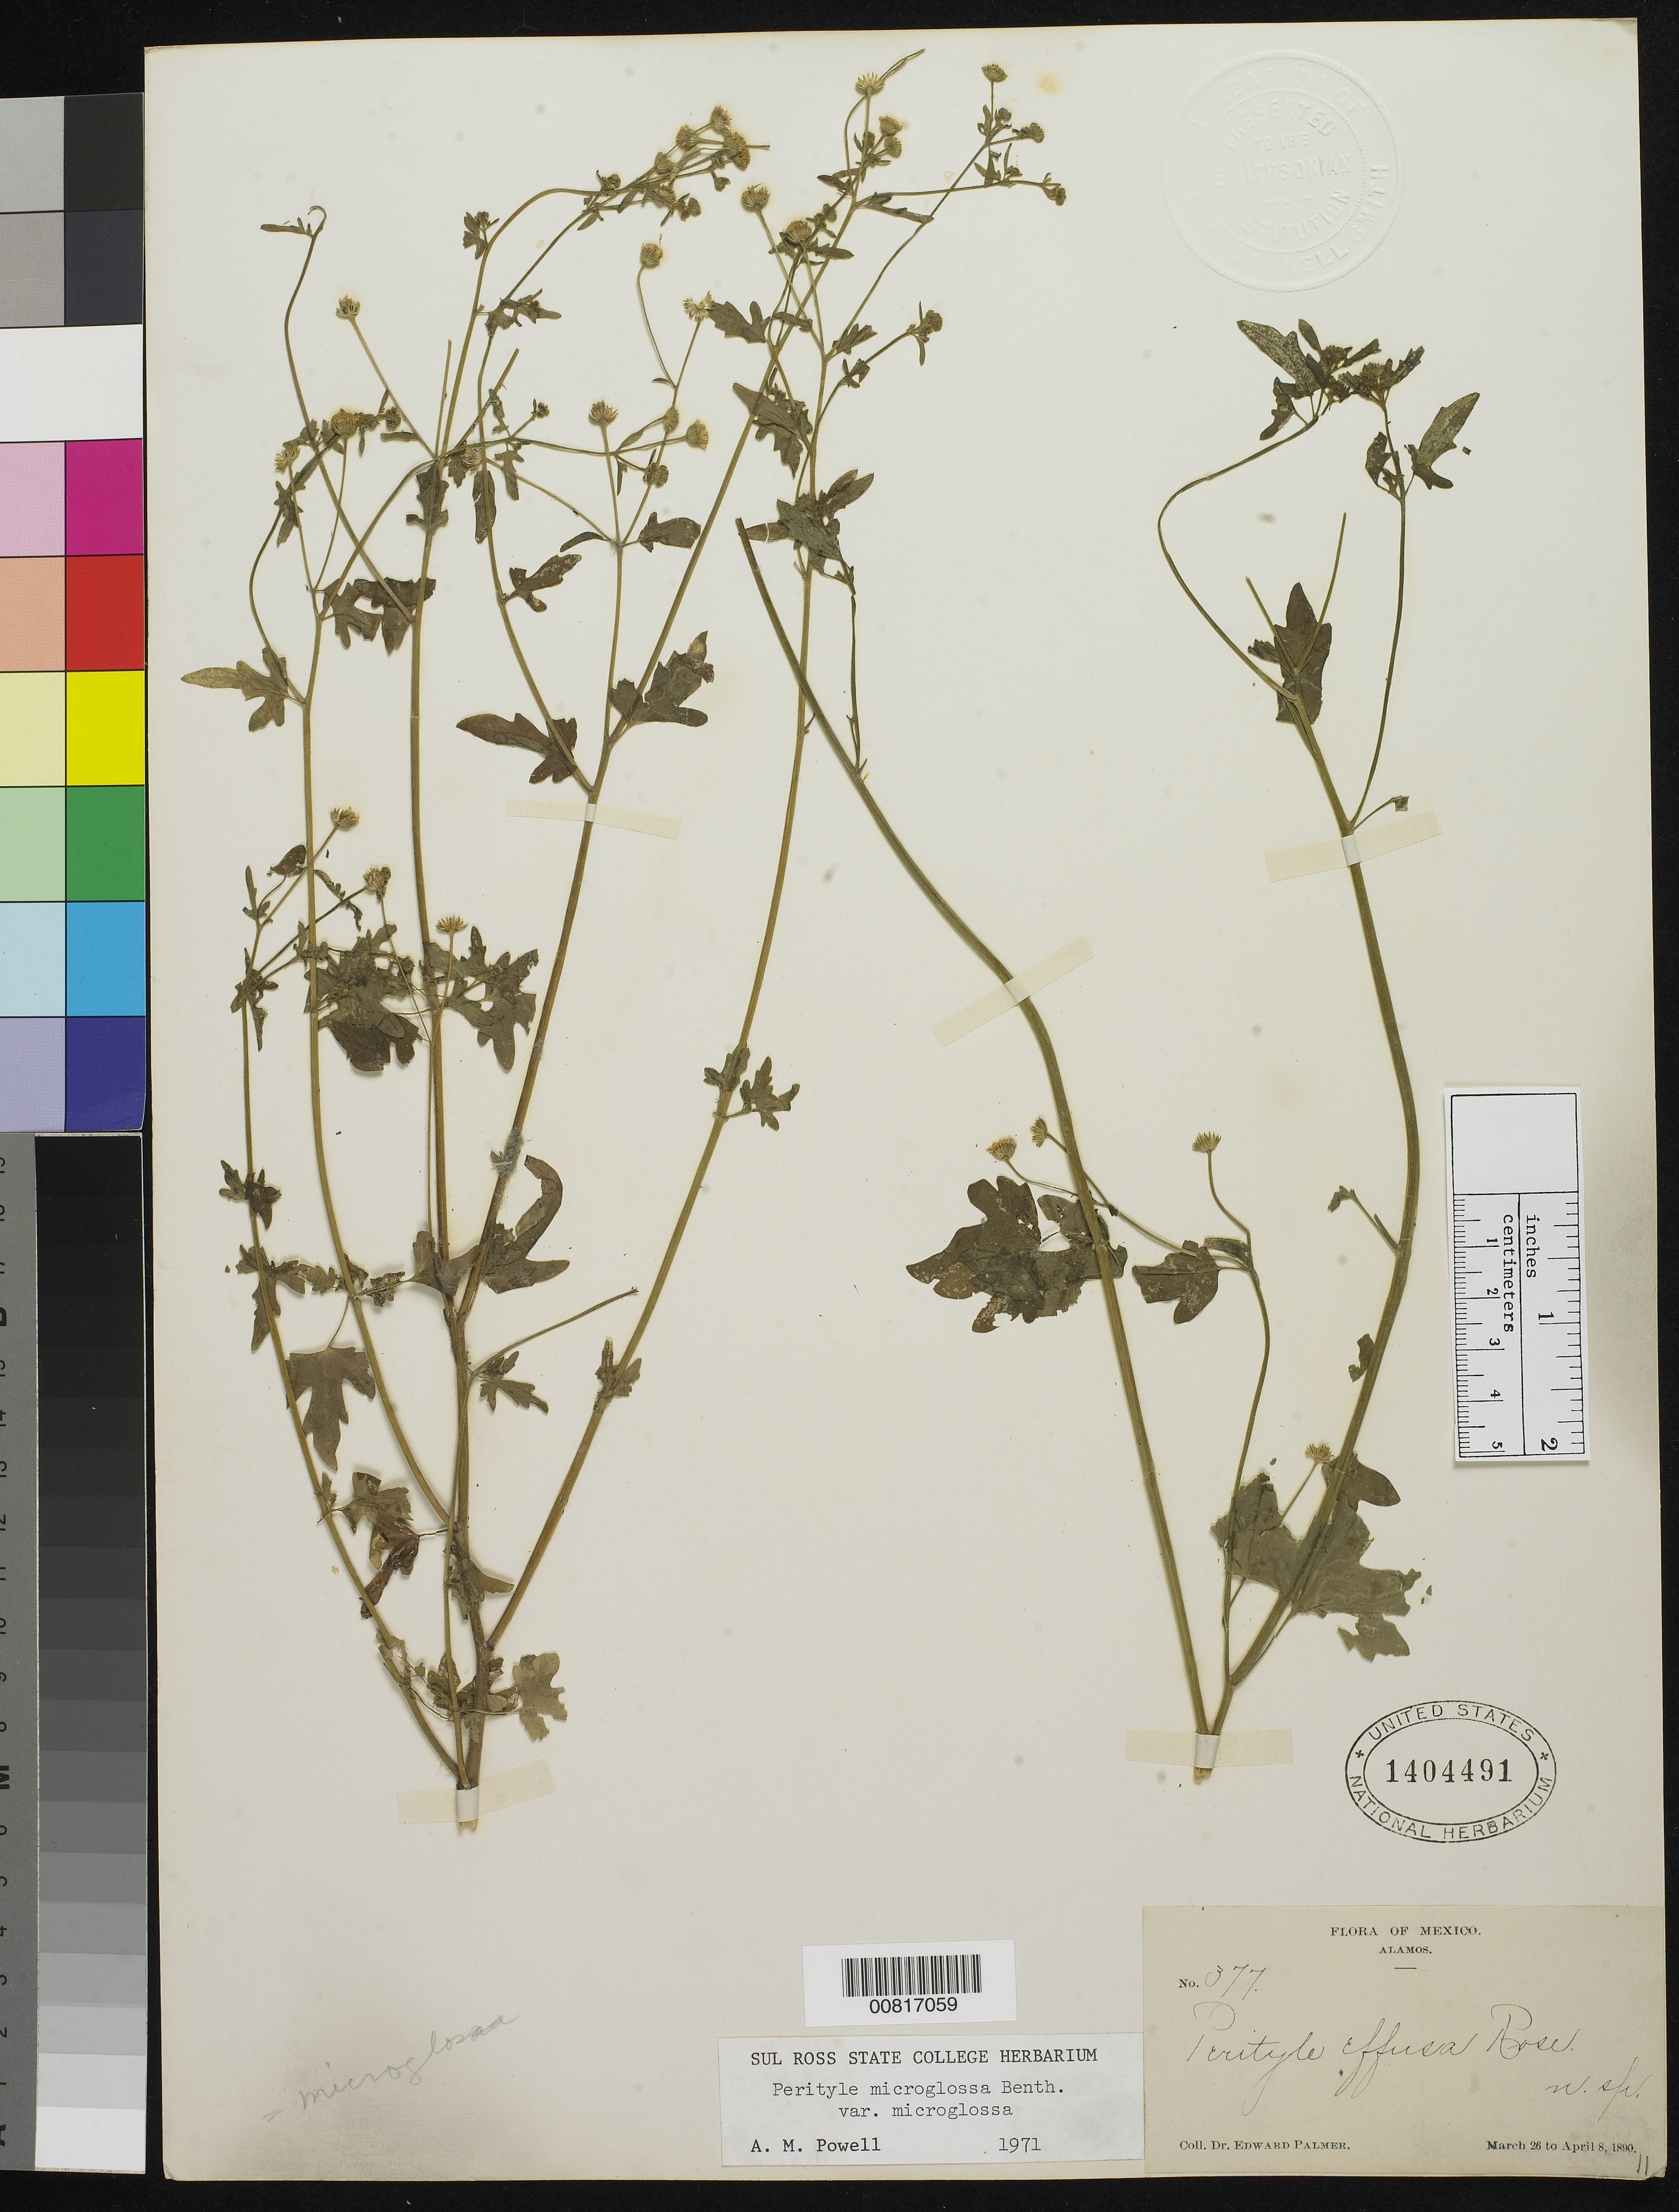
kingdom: Plantae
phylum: Tracheophyta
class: Magnoliopsida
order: Asterales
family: Asteraceae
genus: Perityle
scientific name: Perityle microglossa var. microglossa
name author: Benth.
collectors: E. Palmer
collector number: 377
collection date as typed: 26 Mar 1890 to 08 Apr 1890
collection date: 1890-03-26/1890-04-08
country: Mexico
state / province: Sonora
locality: Alamos, Sonora.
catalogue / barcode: US 1404491